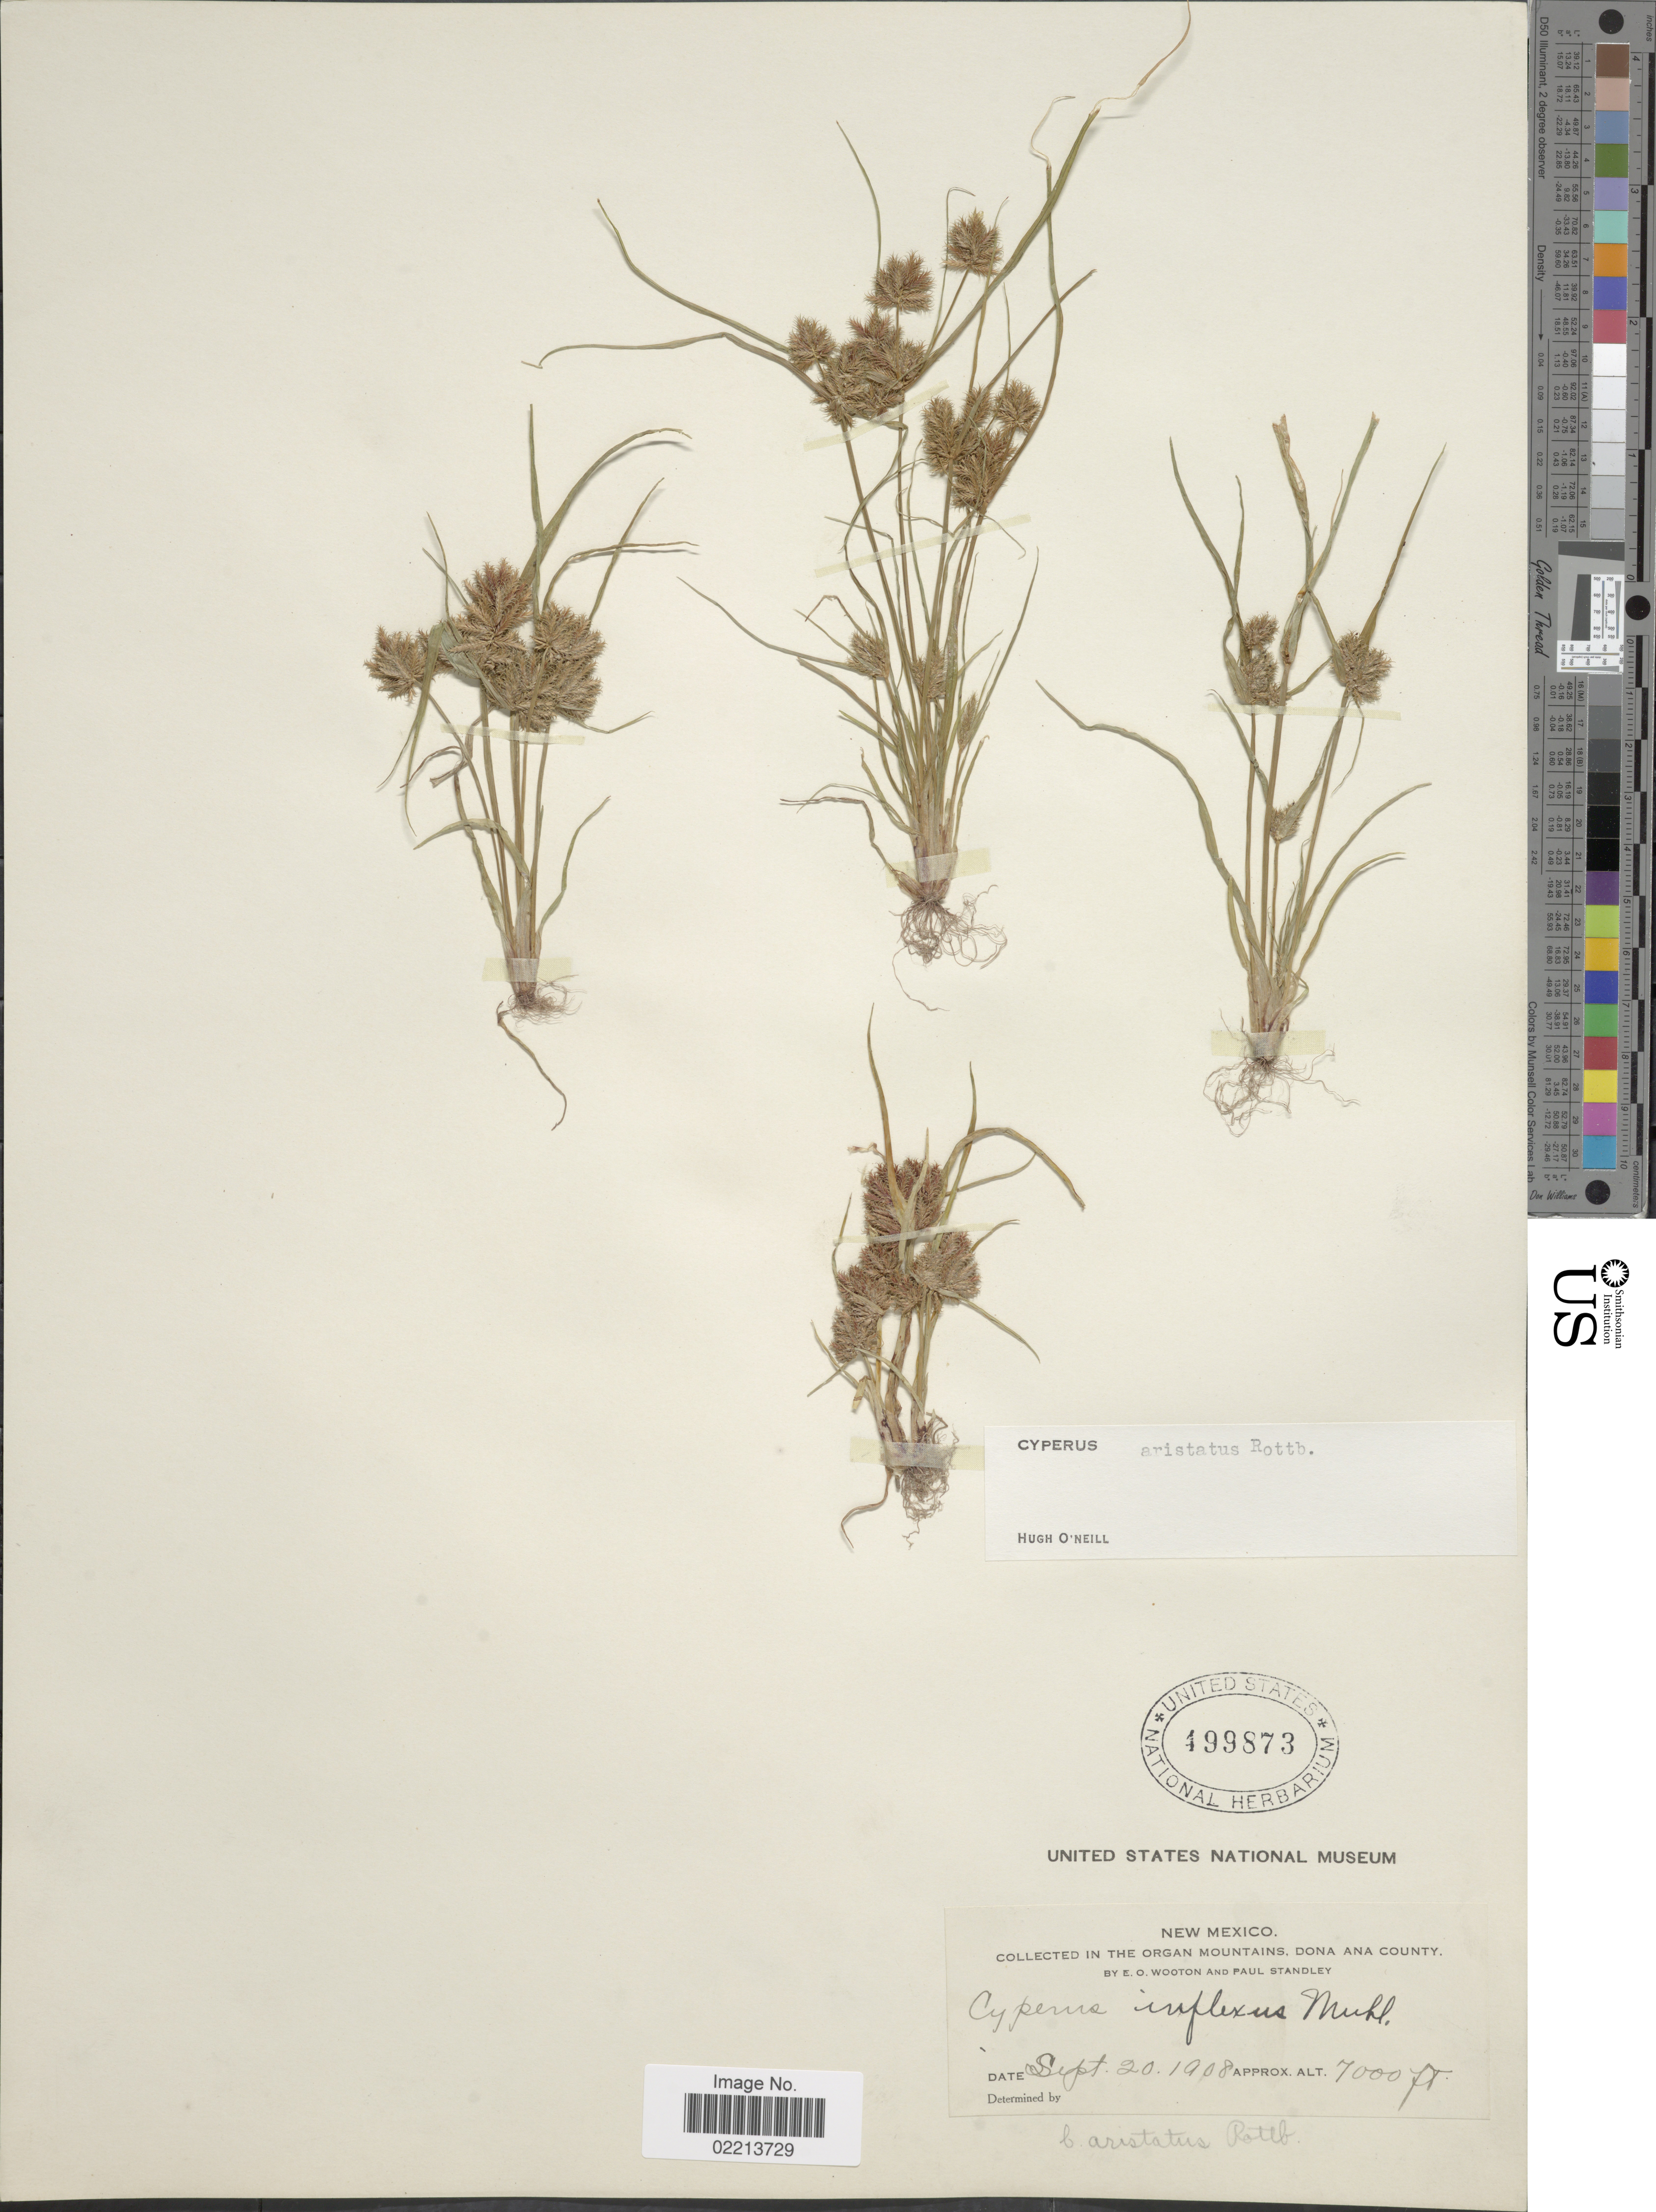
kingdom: Plantae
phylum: Tracheophyta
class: Liliopsida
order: Poales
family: Cyperaceae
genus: Cyperus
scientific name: Cyperus squarrosus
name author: L.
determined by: Strong, Mark T., (BOT), Smithsonian Institution - National Museum of Natural History (UNITED STATES)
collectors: E. O. Wooton & P. C. Standley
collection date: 1908-09-20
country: United States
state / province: New Mexico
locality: In the Organ Mountains, Dona Ana County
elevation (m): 2134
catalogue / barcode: US 499873